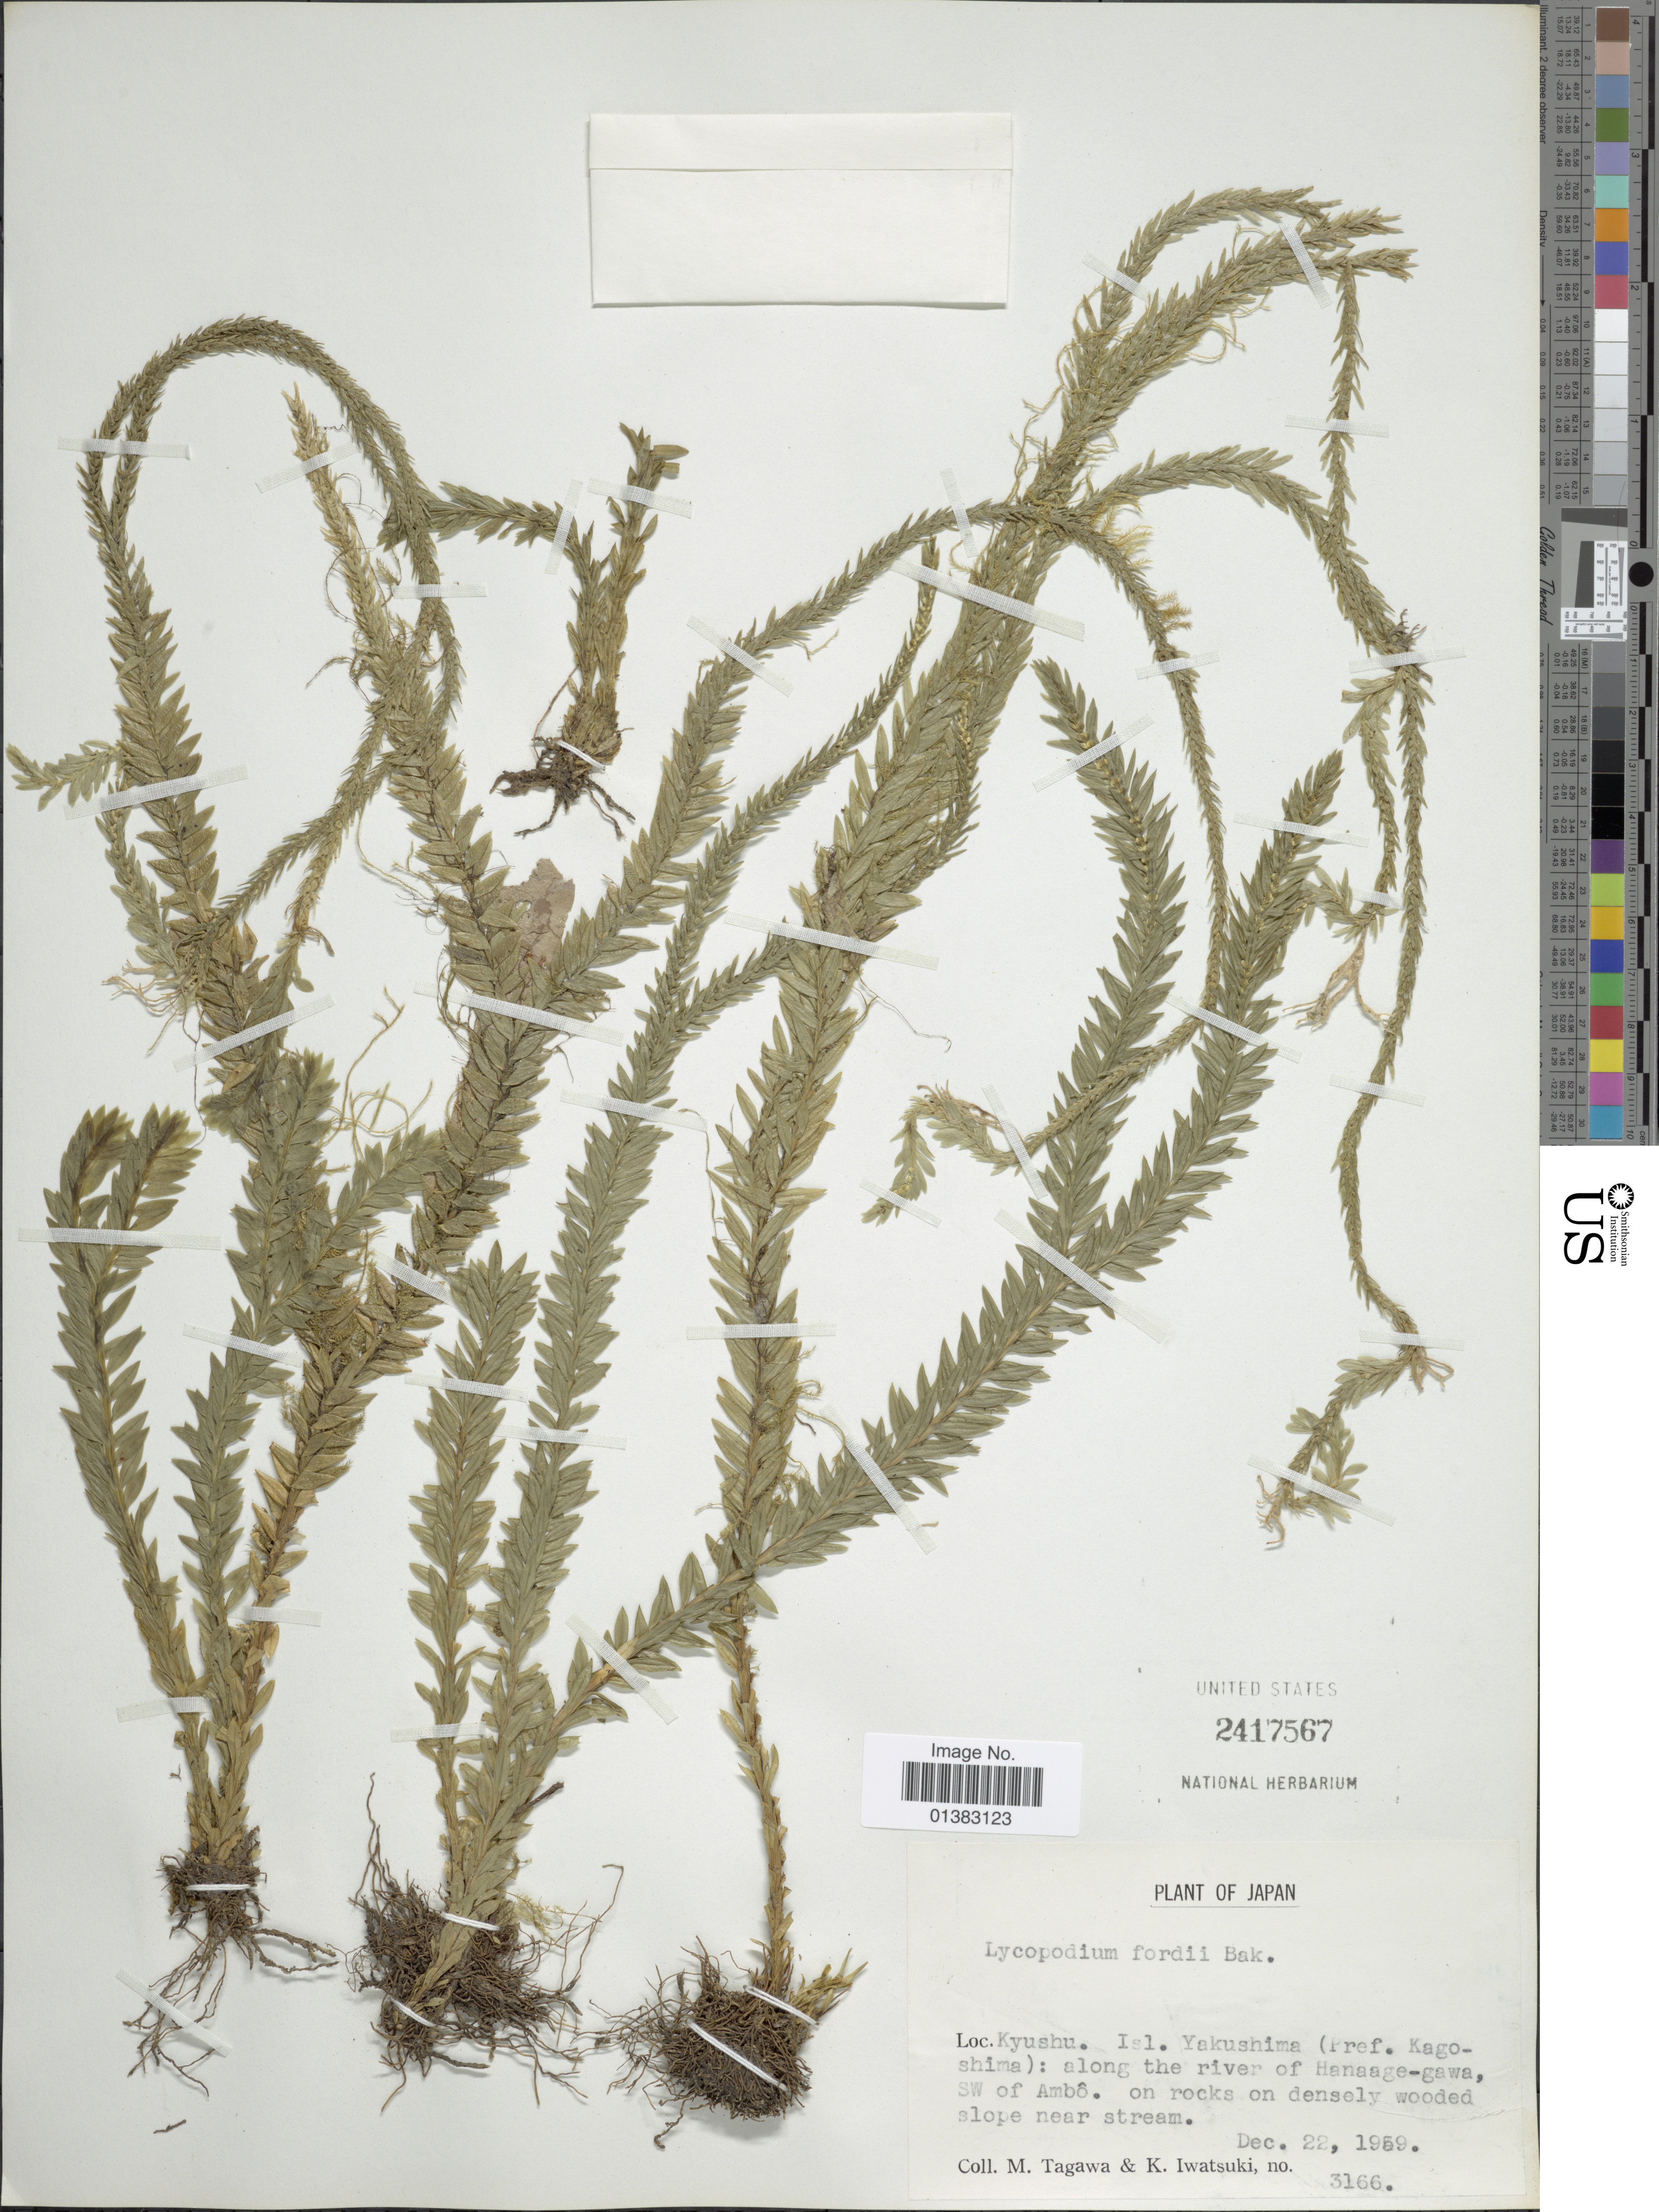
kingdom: Plantae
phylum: Tracheophyta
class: Lycopodiopsida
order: Lycopodiales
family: Lycopodiaceae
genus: Phlegmariurus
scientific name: Phlegmariurus fordii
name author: (Baker) Ching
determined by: Field, A. R.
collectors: M. Tagawa & K. Iwatsuki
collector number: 3166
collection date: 1959-12-22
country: Japan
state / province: Kagosima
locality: Kyushu. Isl. Yakushima (Pref. Kagoshima): along the river of Hanaage-gawa, SW of Ambô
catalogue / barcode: US 2417567